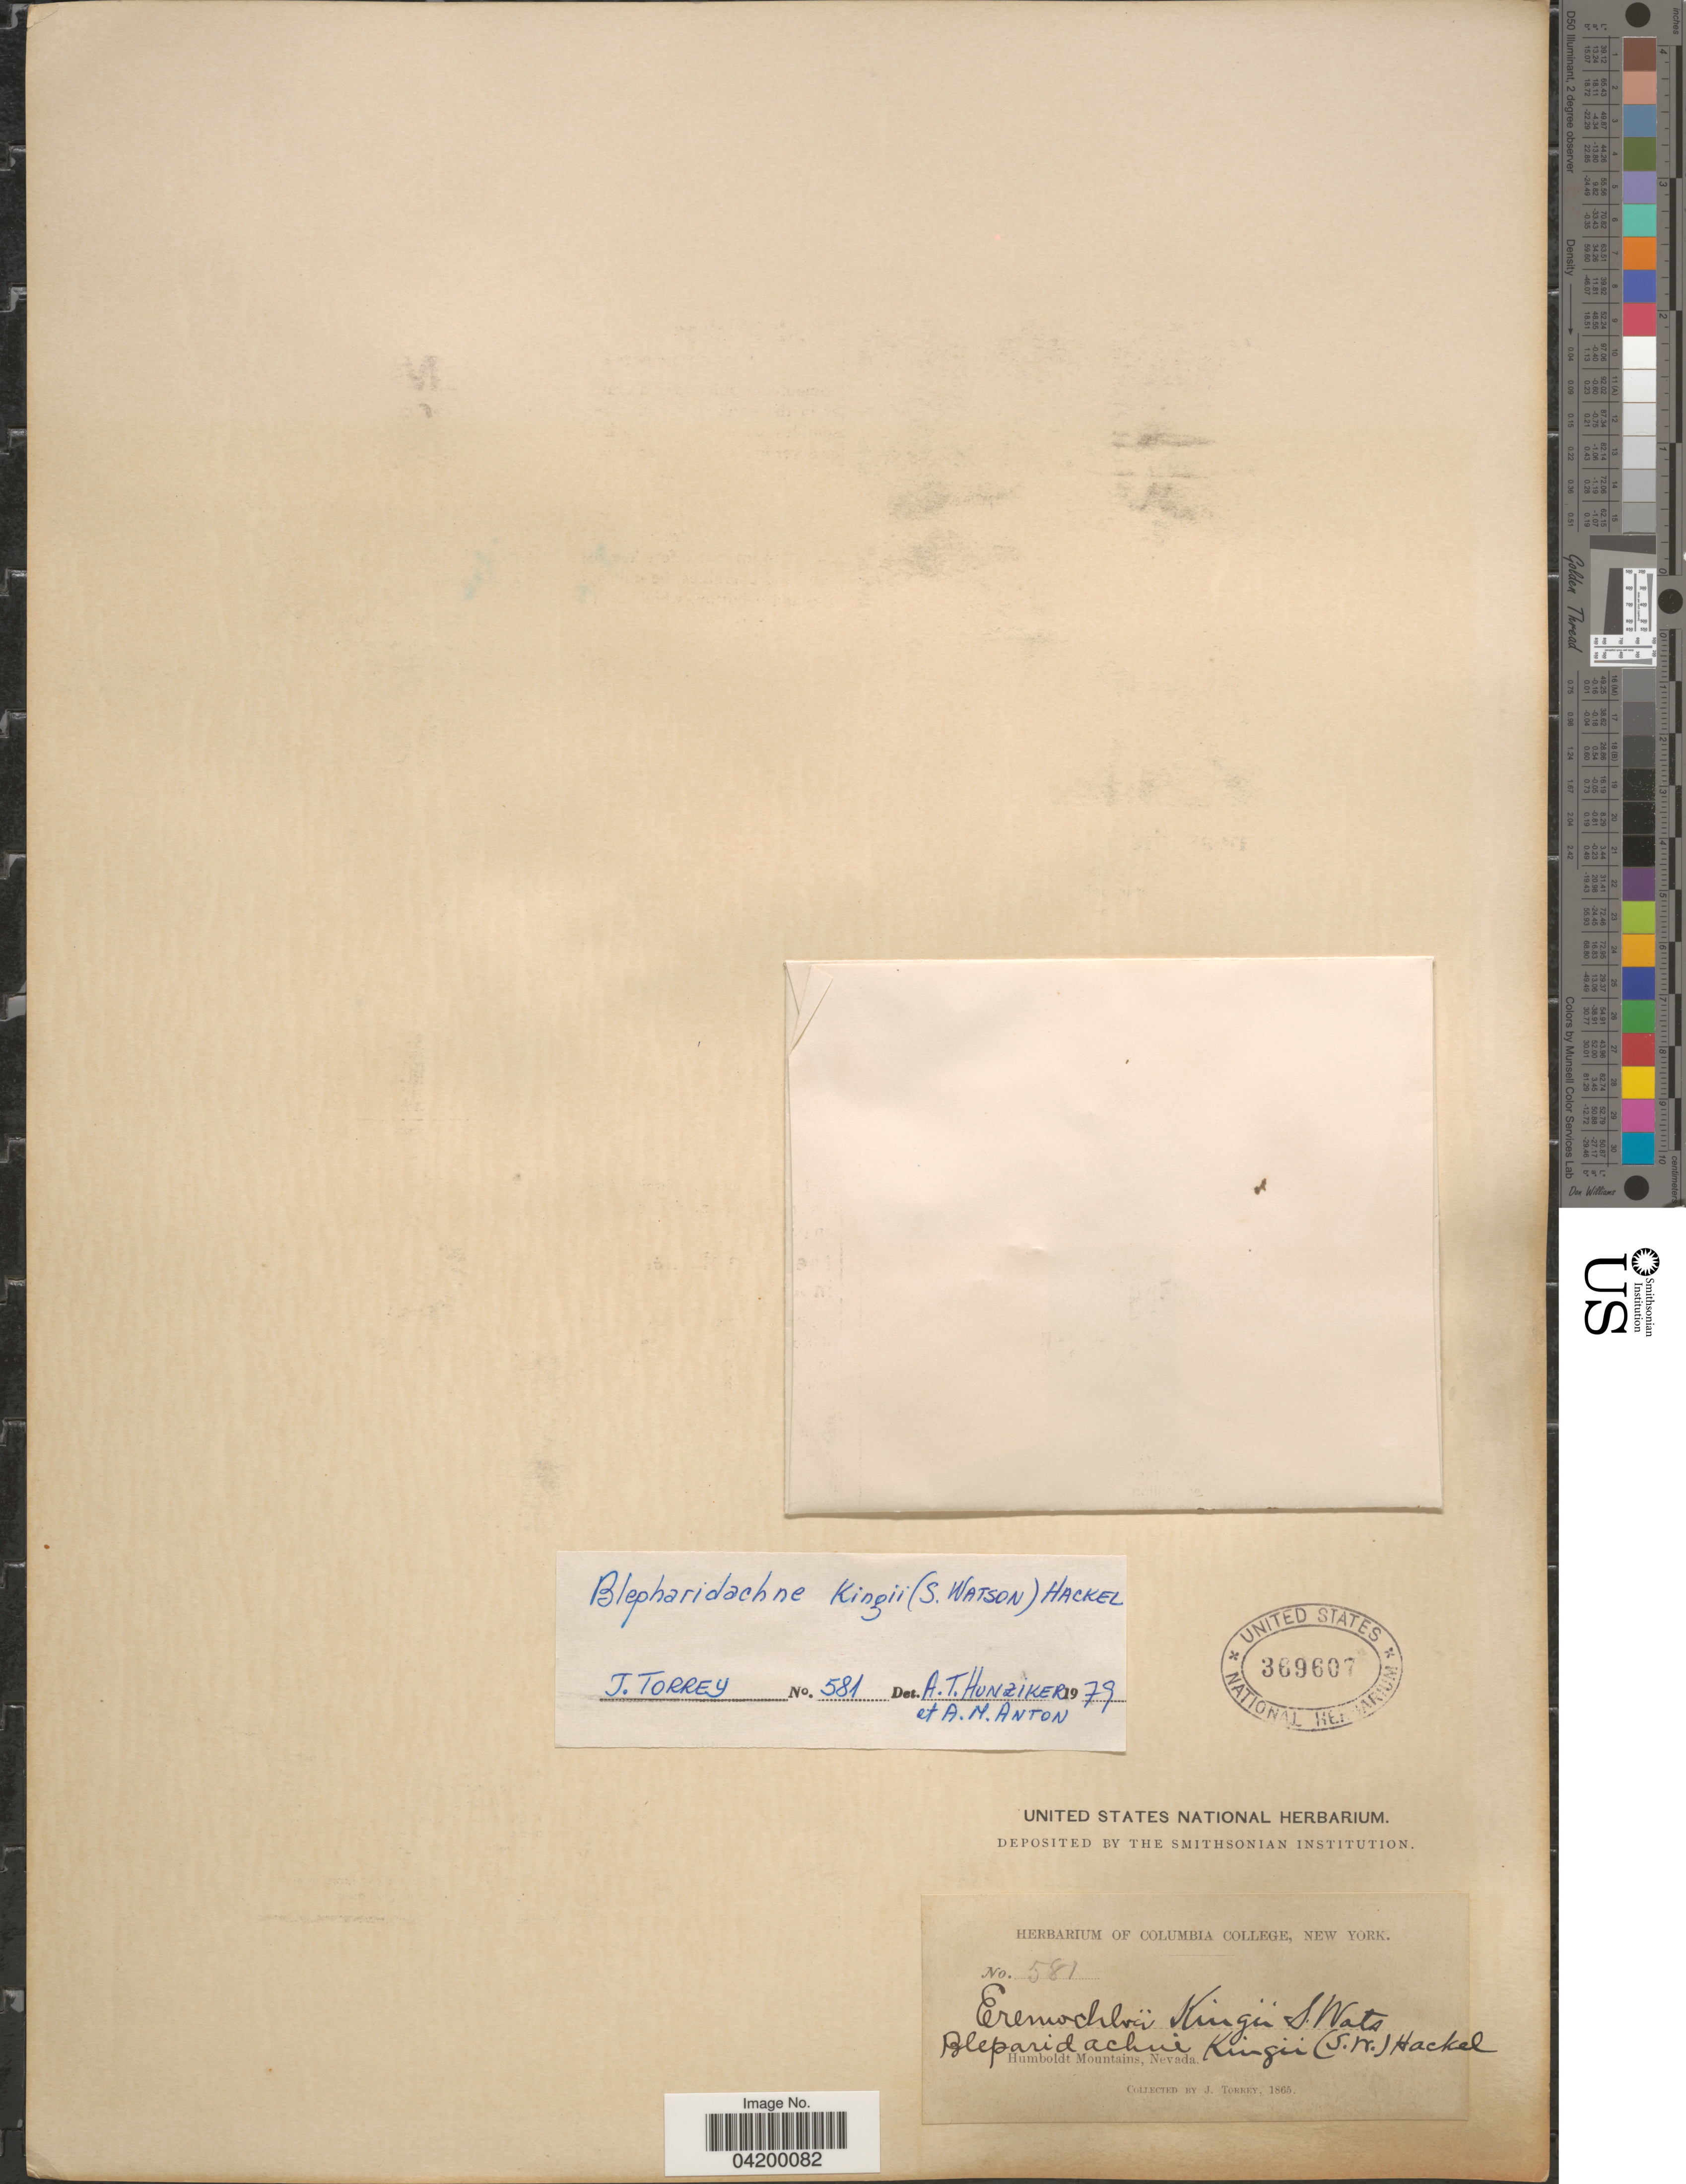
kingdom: Plantae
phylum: Tracheophyta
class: Liliopsida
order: Poales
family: Poaceae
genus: Blepharidachne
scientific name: Blepharidachne kingii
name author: (S. Watson) Hack.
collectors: J. Torrey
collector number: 581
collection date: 1865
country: United States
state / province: Nevada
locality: Humboldt Mountains.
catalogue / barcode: US 369607